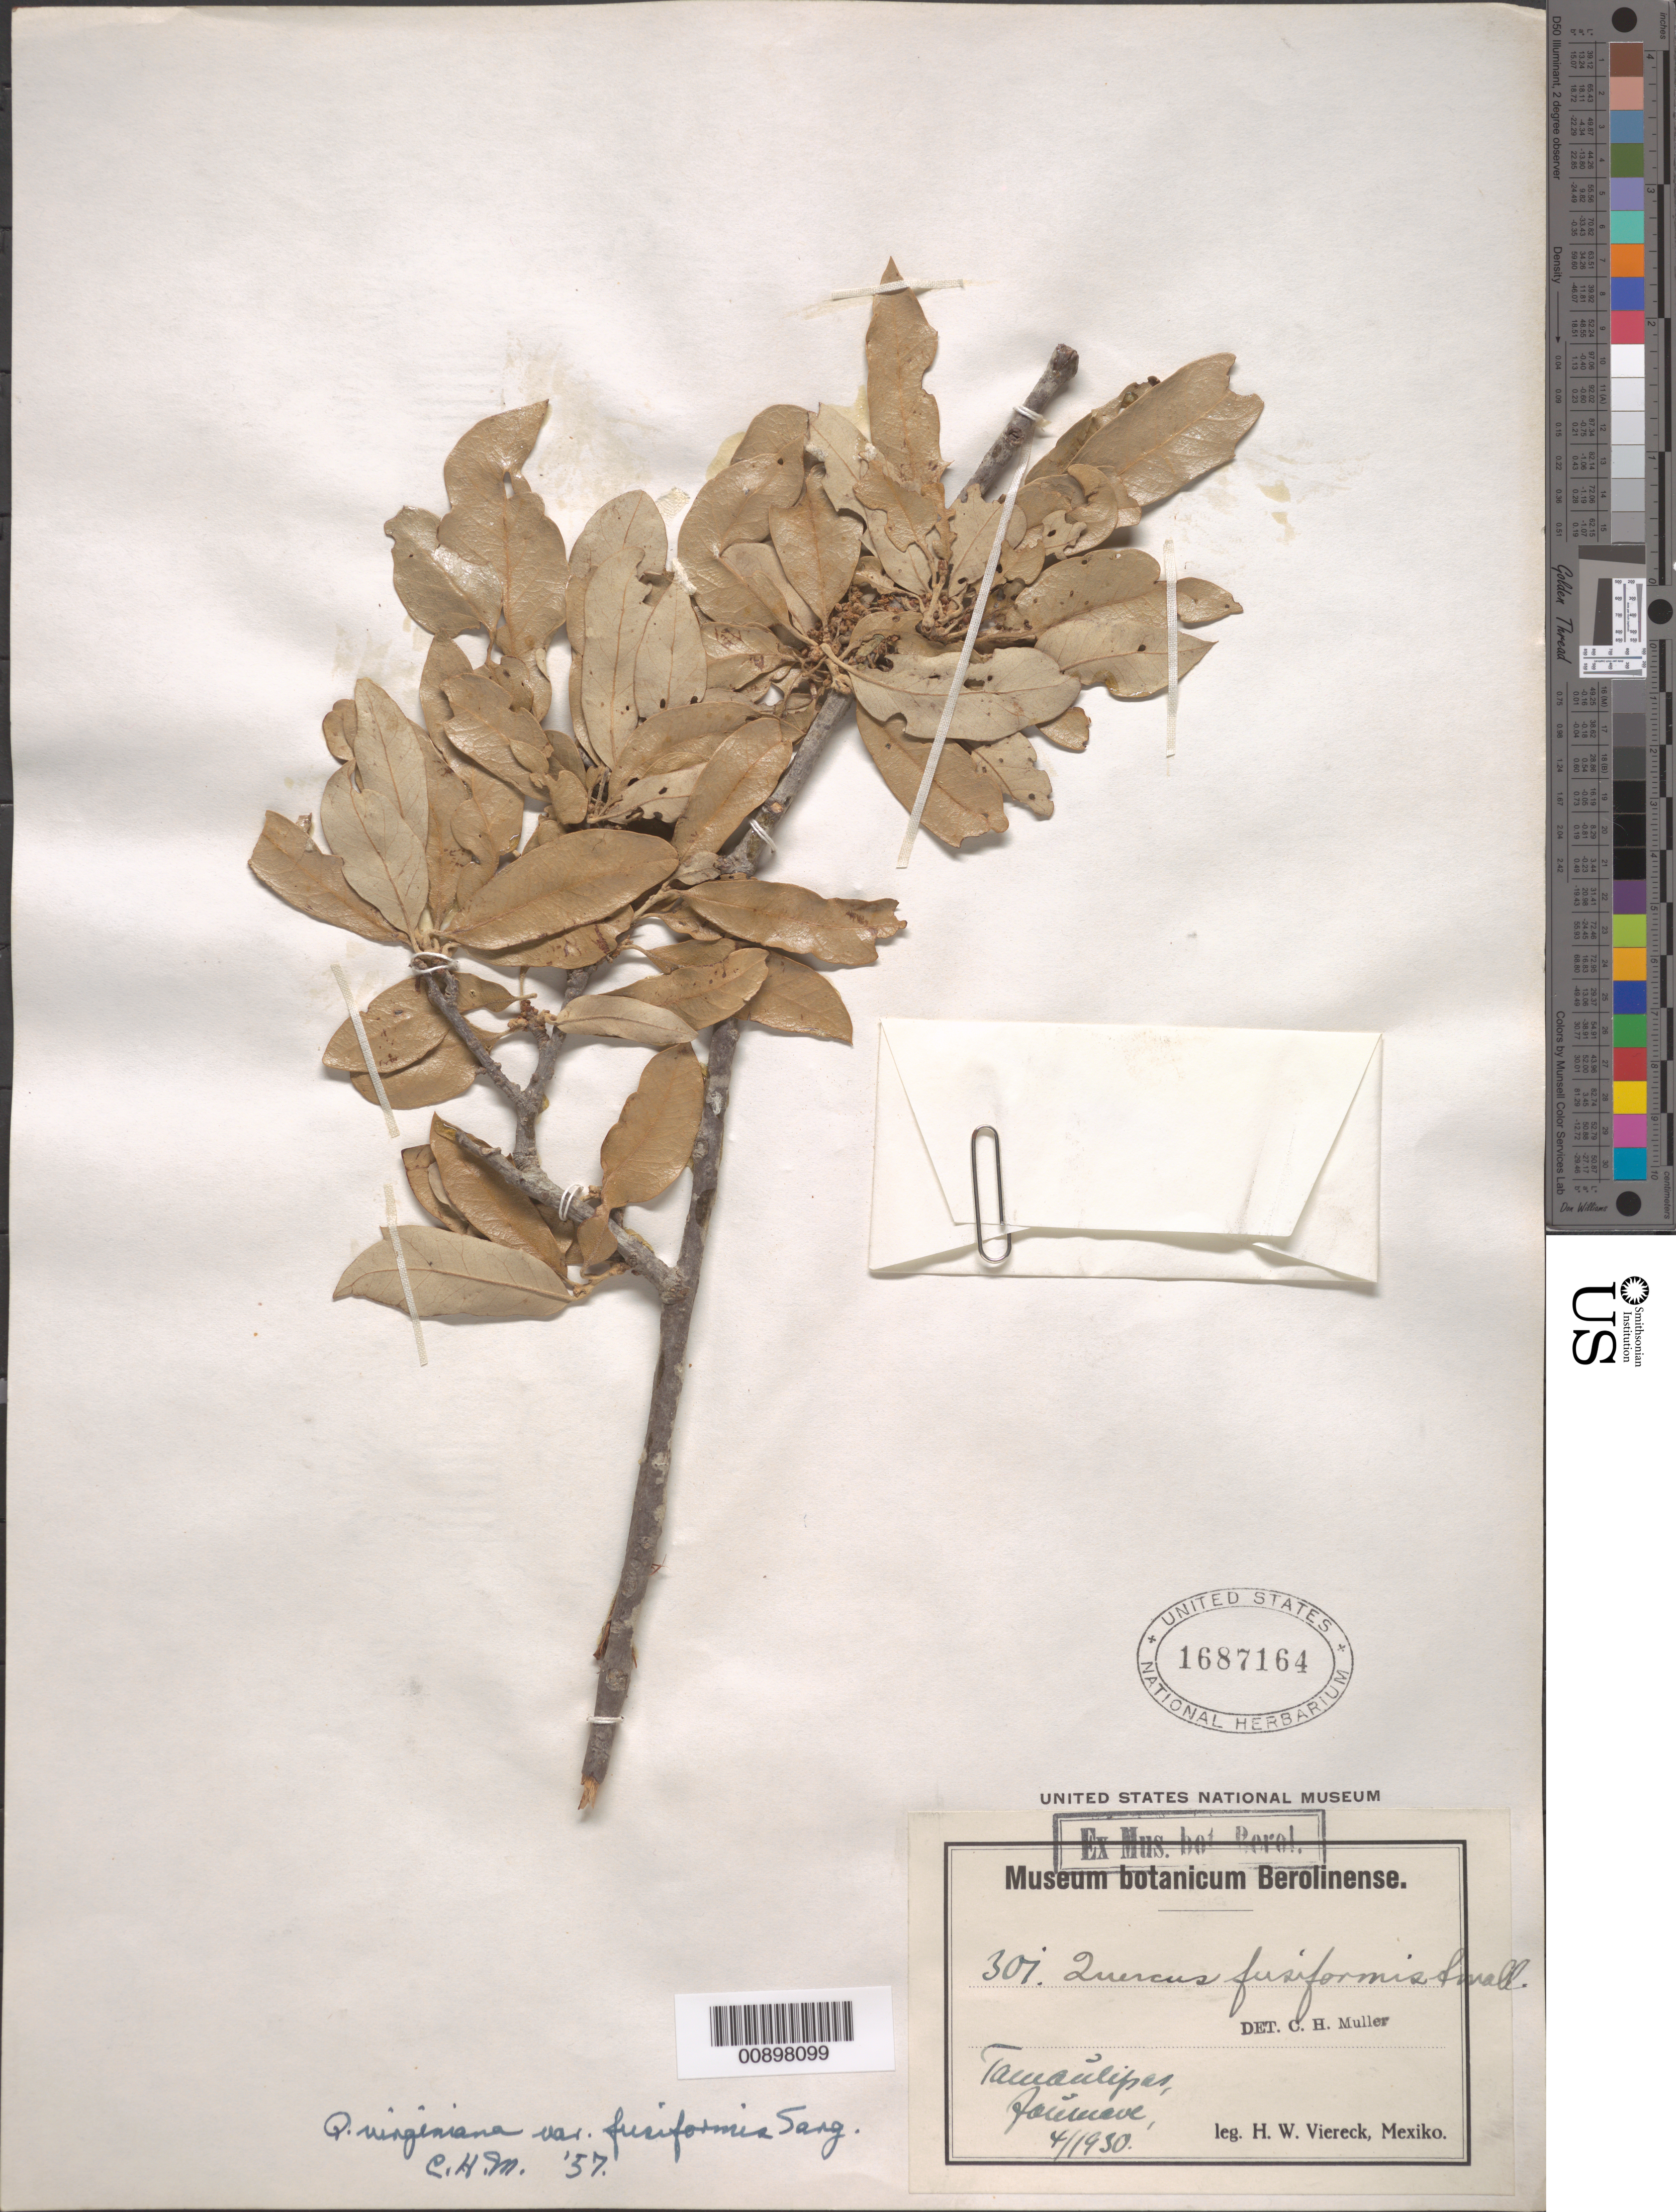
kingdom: Plantae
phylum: Tracheophyta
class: Magnoliopsida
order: Fagales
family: Fagaceae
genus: Quercus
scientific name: Quercus virginiana var. fusiformis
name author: (Small) Sarg.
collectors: H. W. Viereck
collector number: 301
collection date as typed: Apr 1930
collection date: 1930-04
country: Mexico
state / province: Tamaulipas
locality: Jaumave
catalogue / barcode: US 1687164